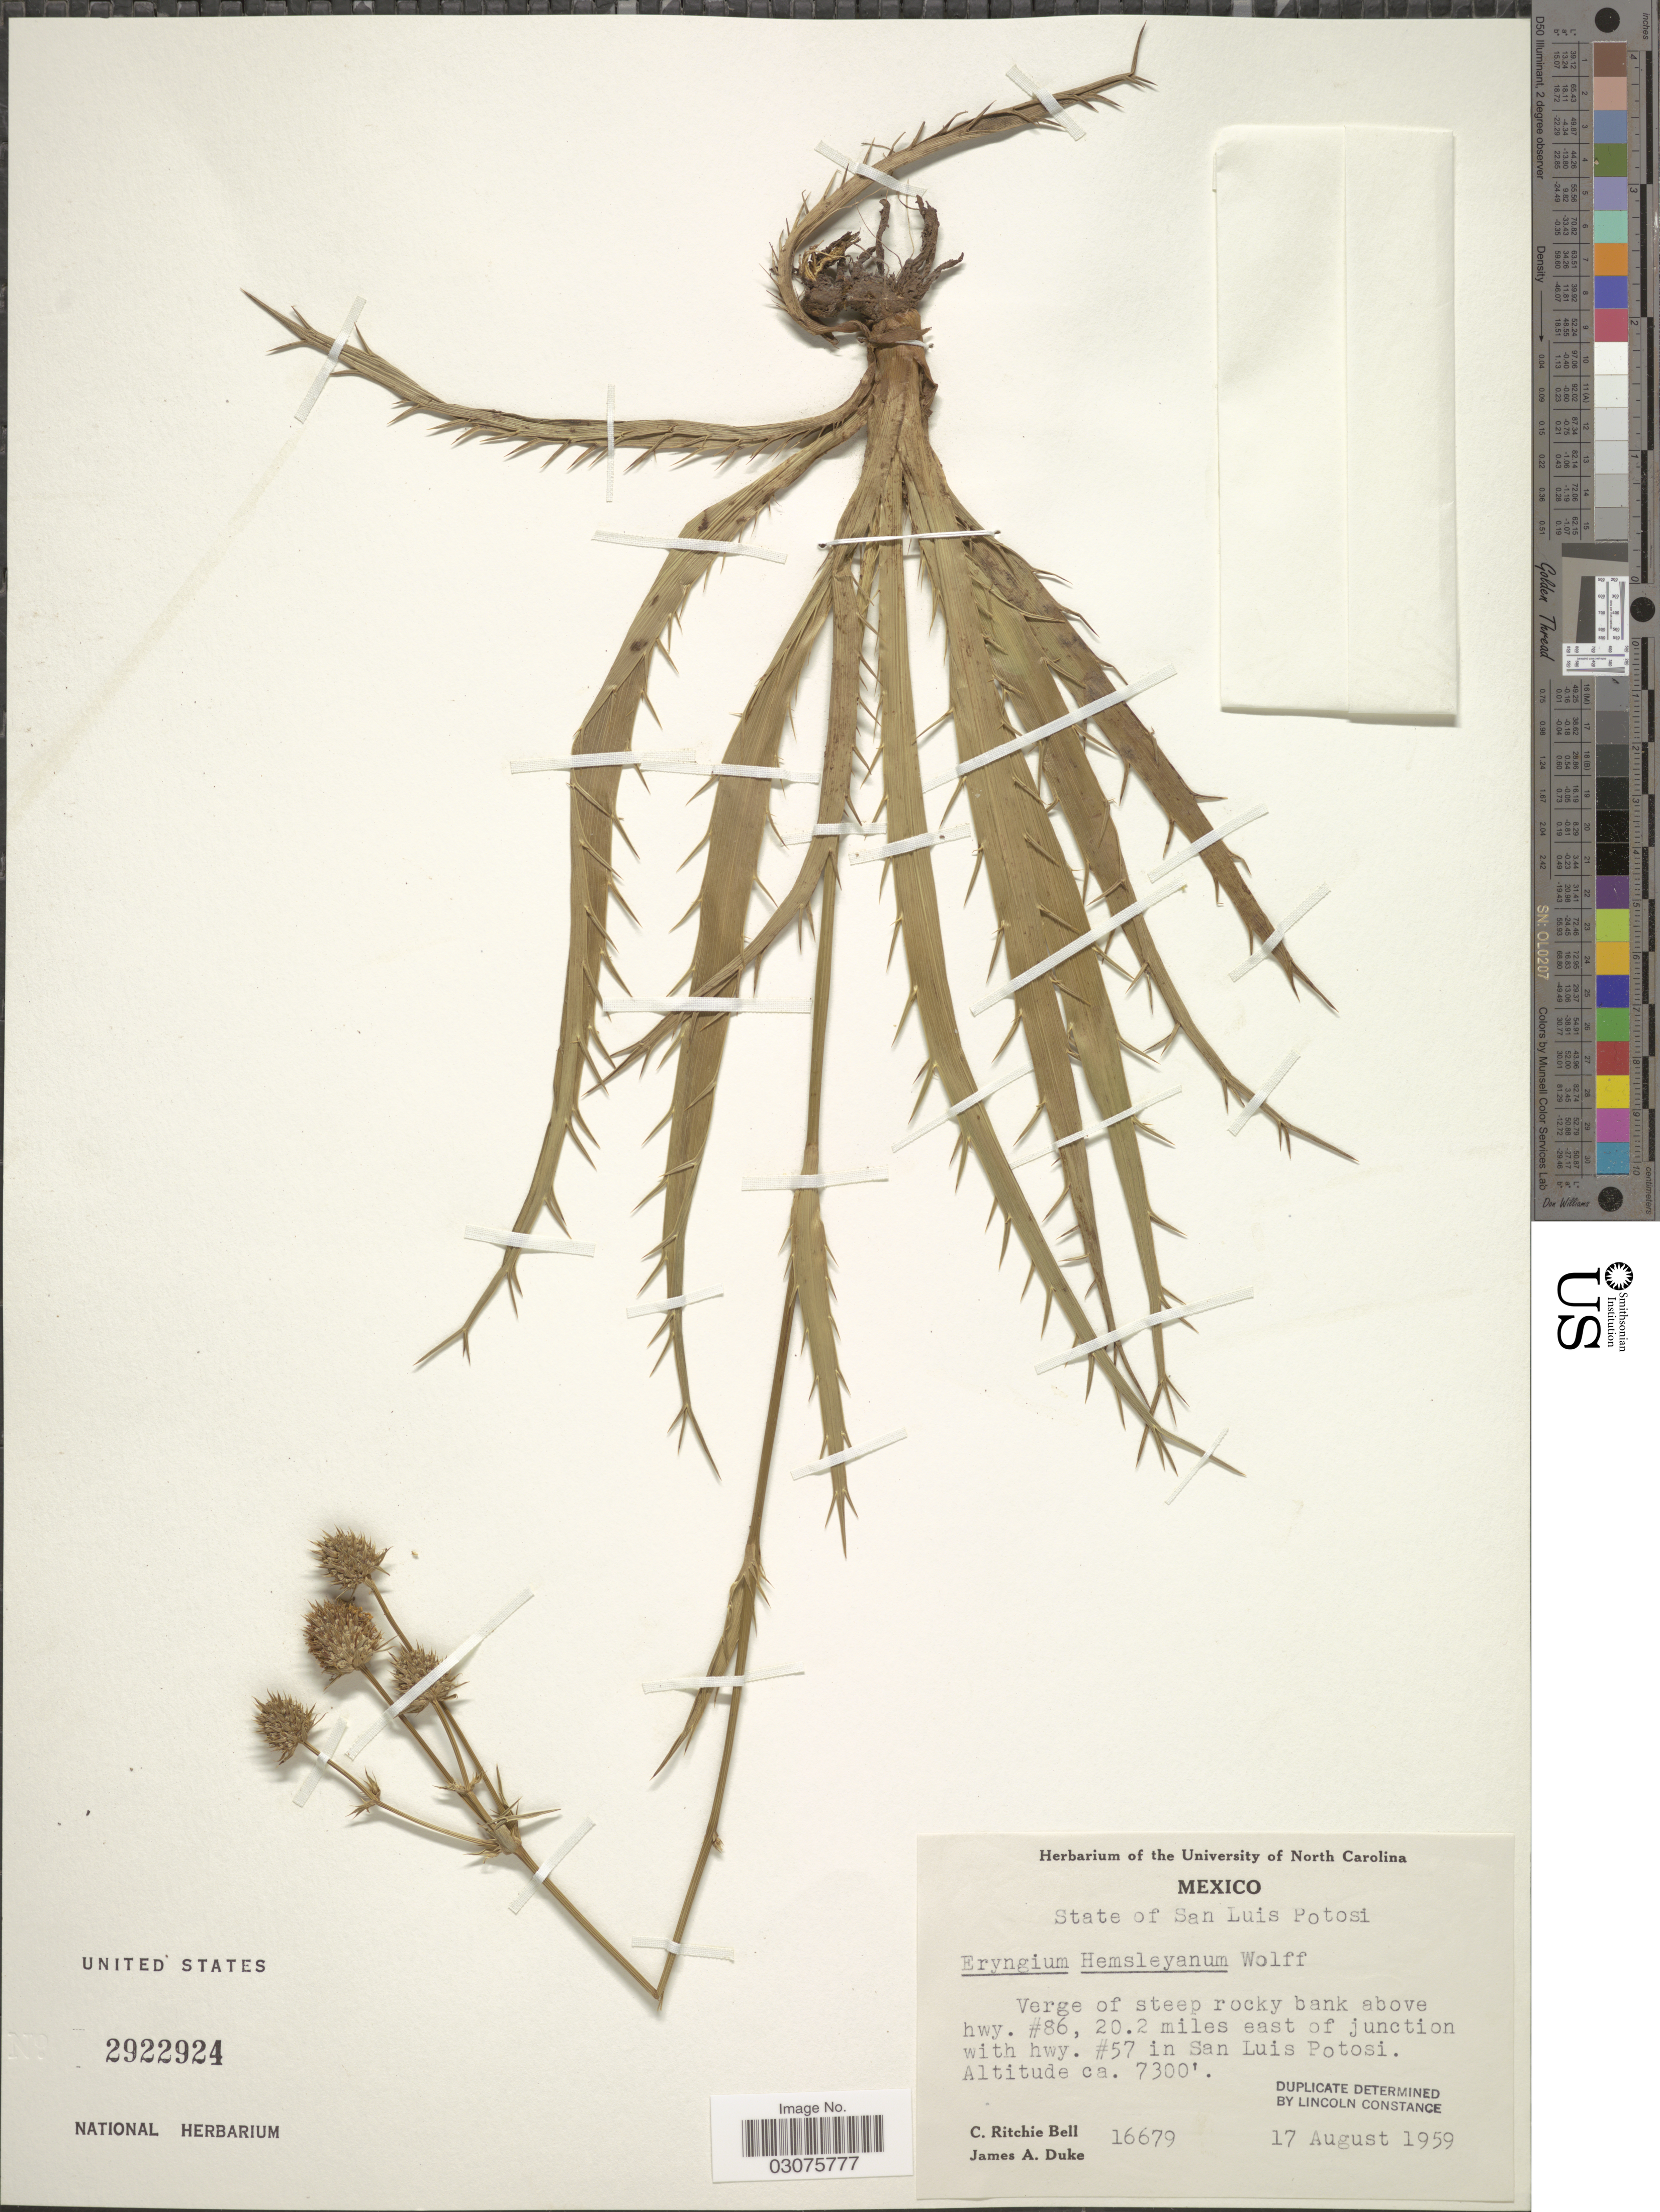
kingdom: Plantae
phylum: Tracheophyta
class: Magnoliopsida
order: Apiales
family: Apiaceae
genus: Eryngium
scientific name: Eryngium hemsleyanum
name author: H. Wolff in Engl.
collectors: C. R. Bell & J. A. Duke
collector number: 16679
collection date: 1959-08-17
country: Mexico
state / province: San Luis Potosí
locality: Above hwy. #86, 20.2 miles east of junction with hwy. #57 in San Luis Potosi.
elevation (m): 2225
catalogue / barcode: US 2922924